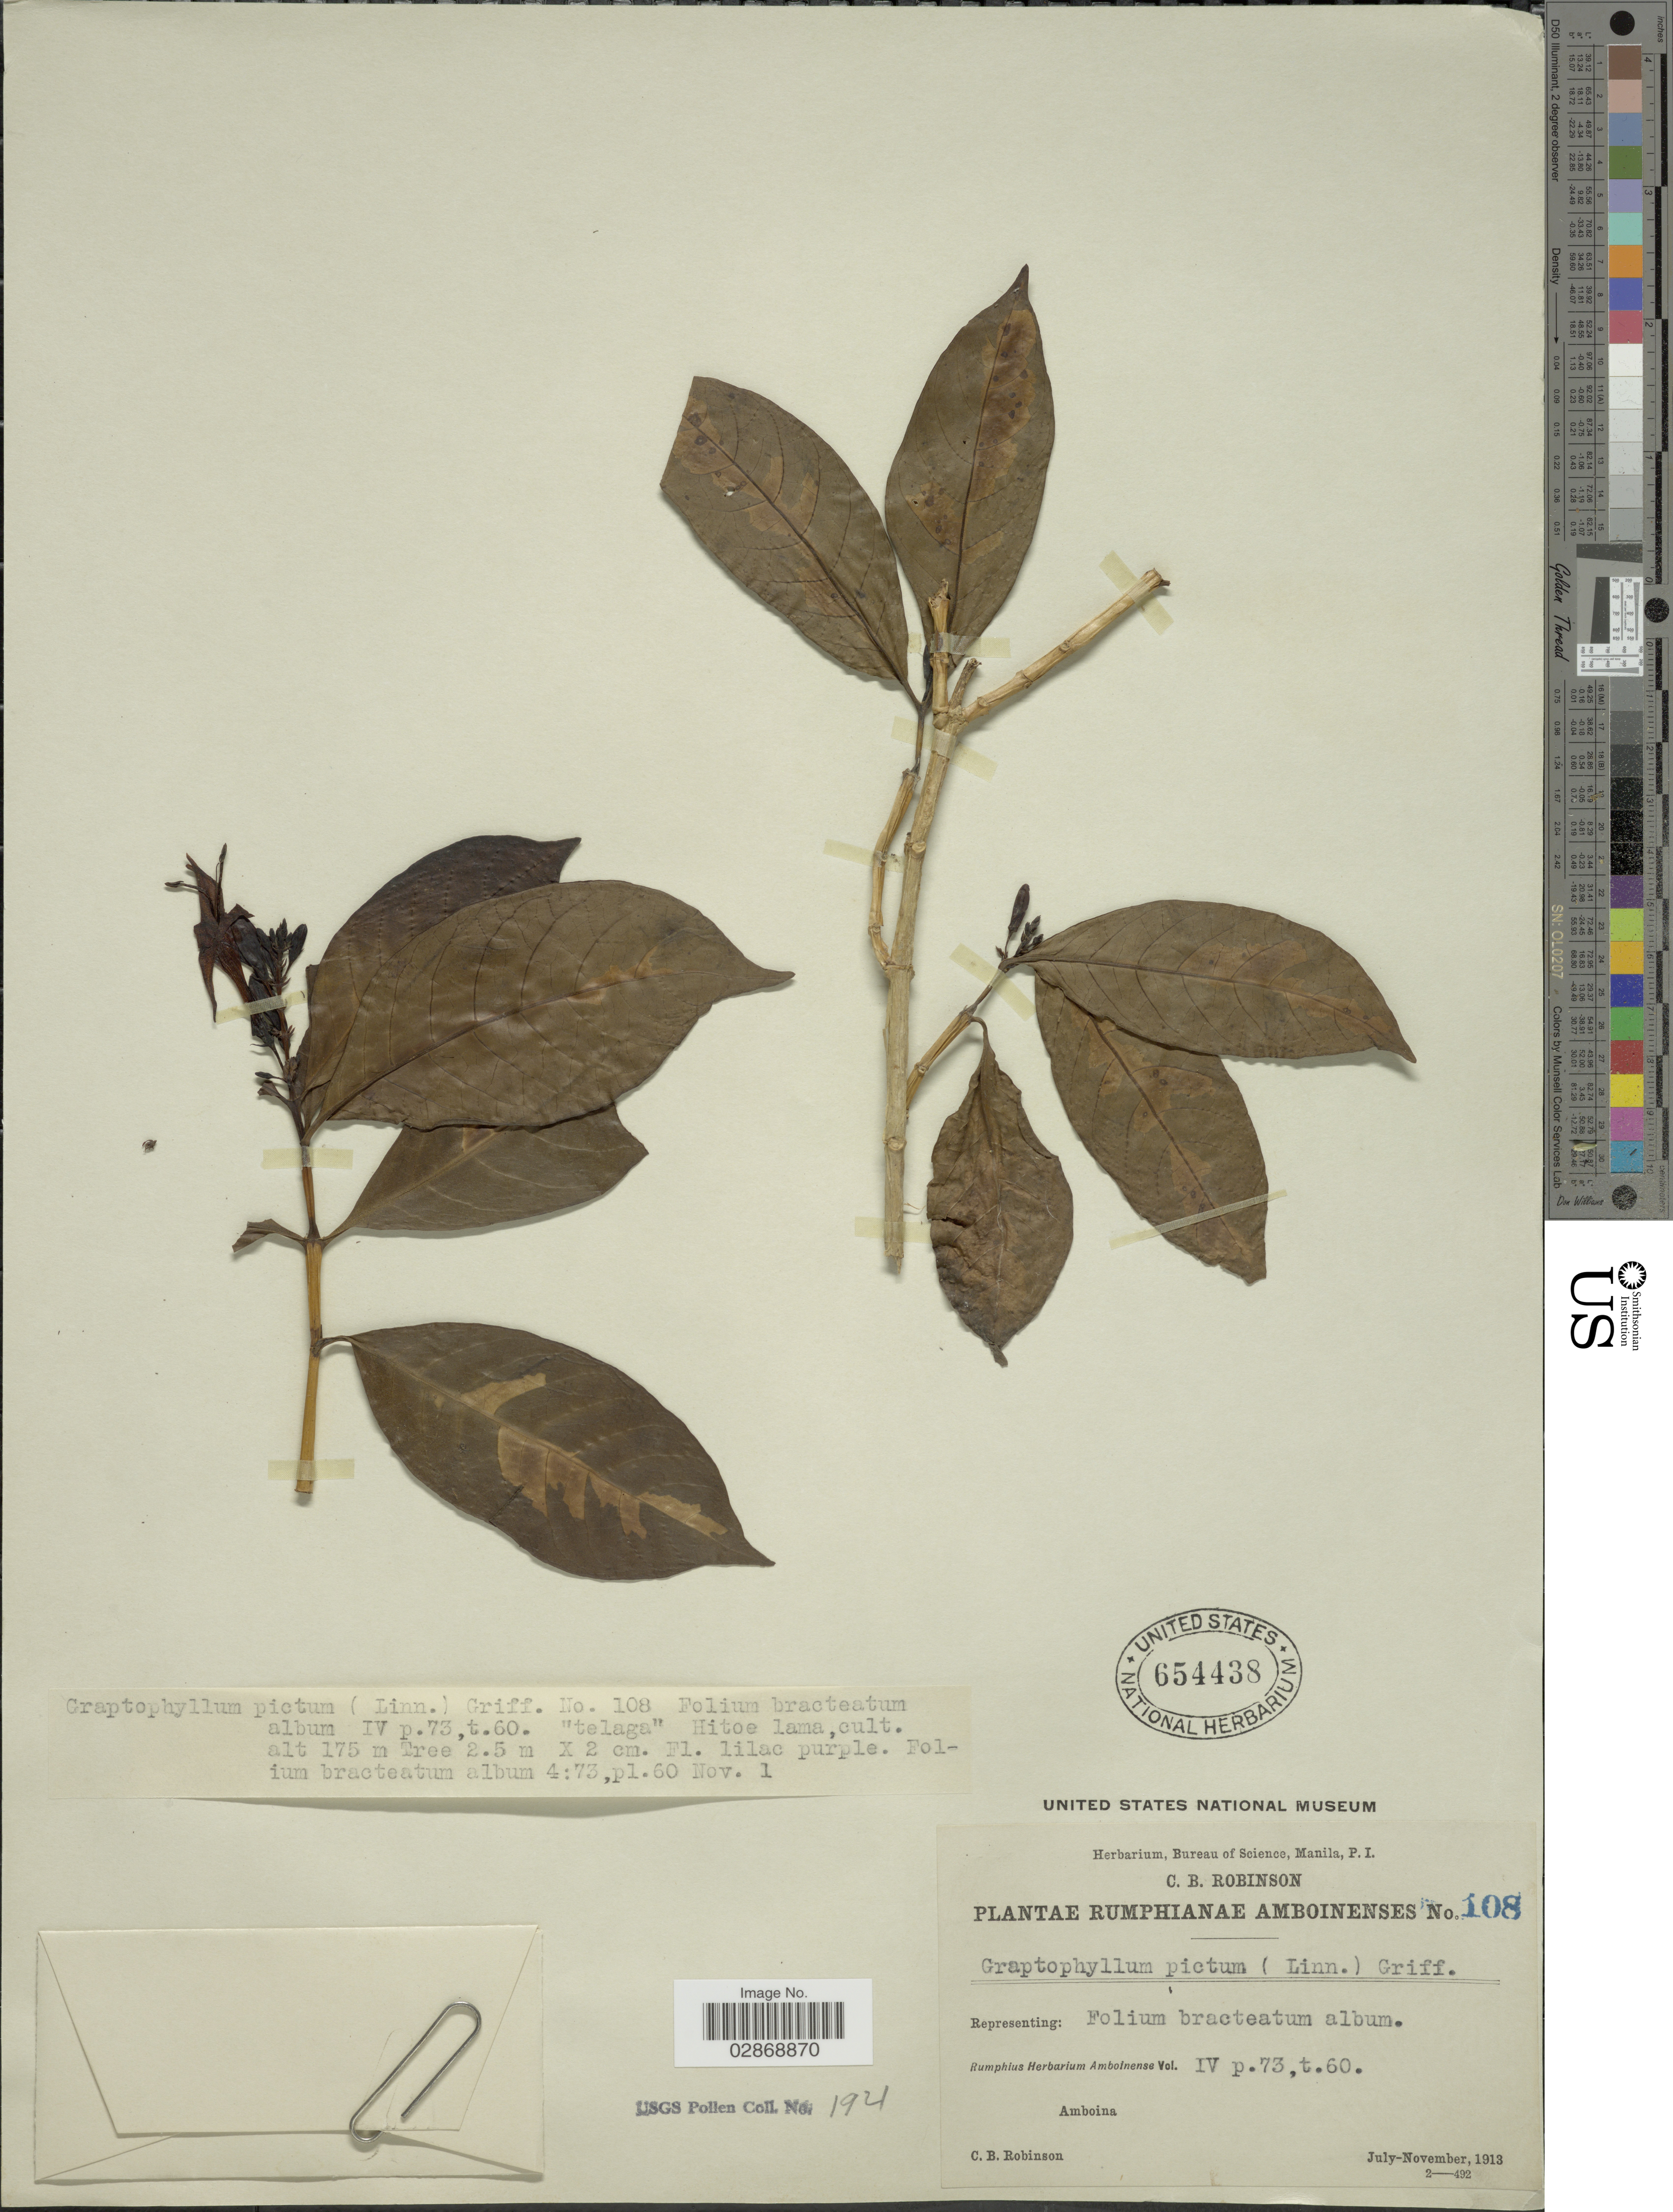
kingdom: Plantae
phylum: Tracheophyta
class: Magnoliopsida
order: Lamiales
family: Acanthaceae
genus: Graptophyllum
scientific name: Graptophyllum pictum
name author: (L.) Griff.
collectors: C. Robinson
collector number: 108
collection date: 1913-11-01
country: Indonesia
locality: Amboina.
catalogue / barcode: US 654438